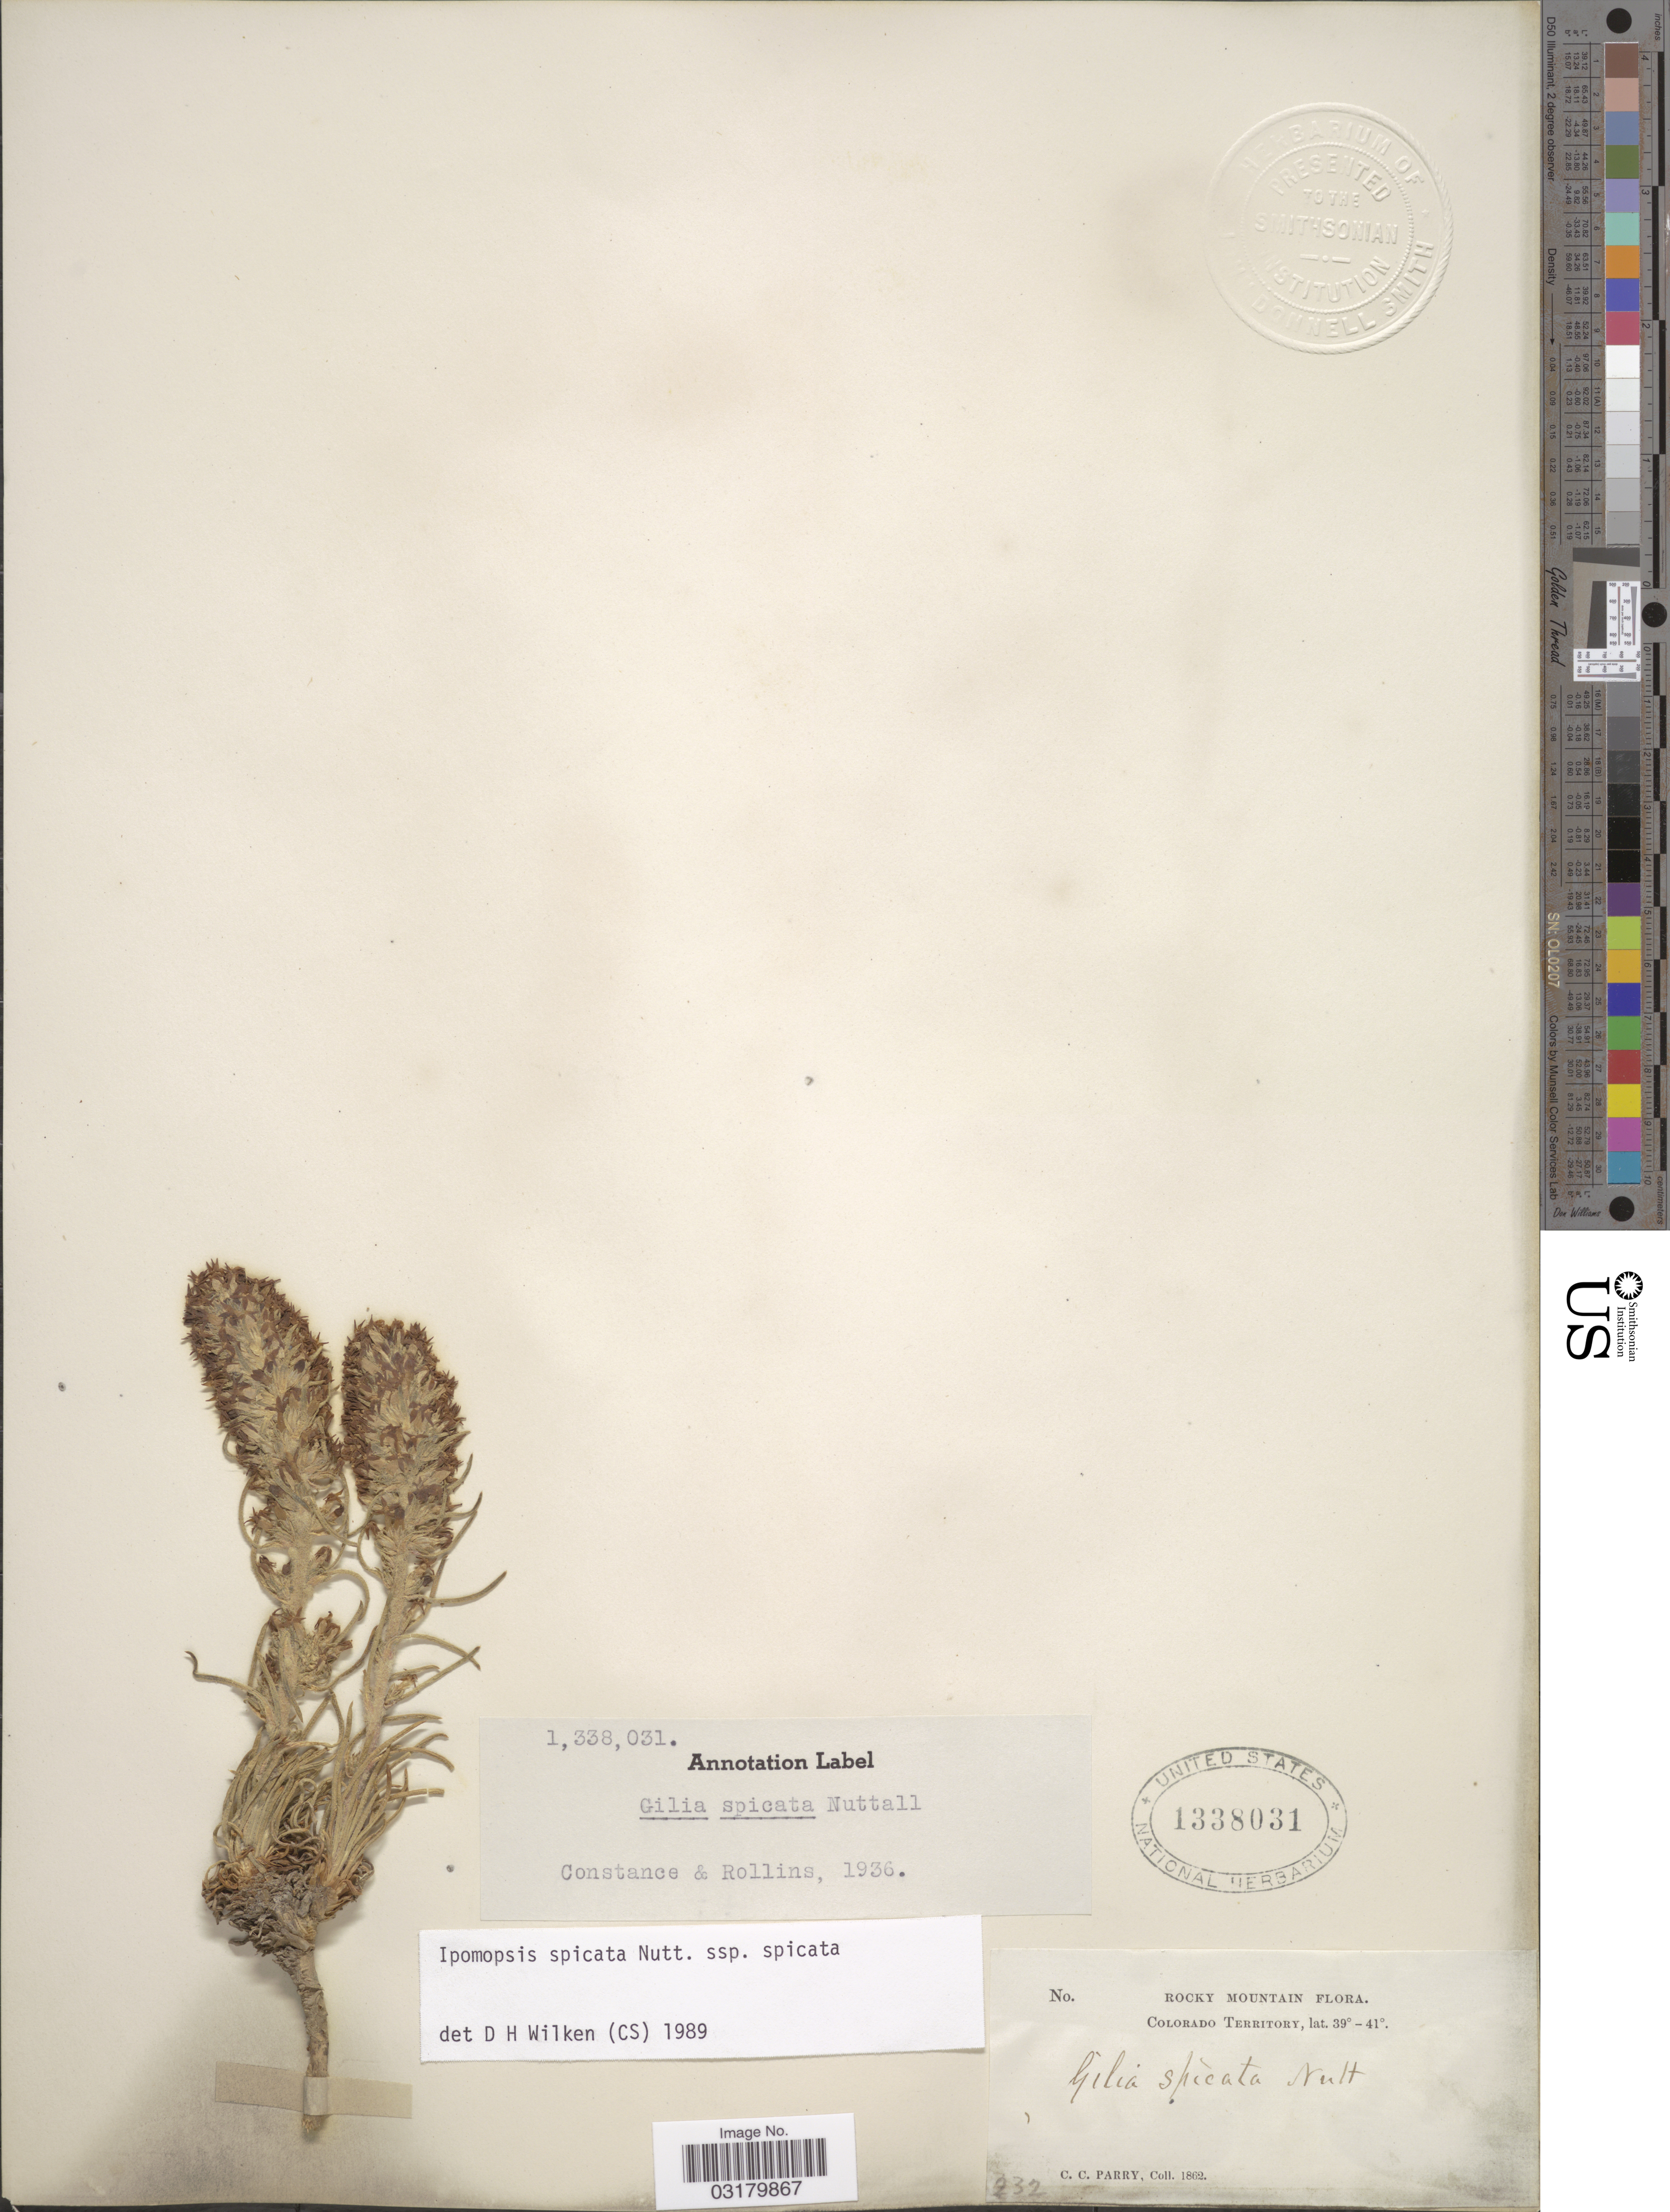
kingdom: Plantae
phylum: Tracheophyta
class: Magnoliopsida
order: Ericales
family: Polemoniaceae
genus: Ipomopsis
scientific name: Ipomopsis spicata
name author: (Nutt.) V.E. Grant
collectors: C. C. Parry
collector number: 232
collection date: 1862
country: United States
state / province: Colorado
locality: Rocky Mountain.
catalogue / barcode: US 1338031